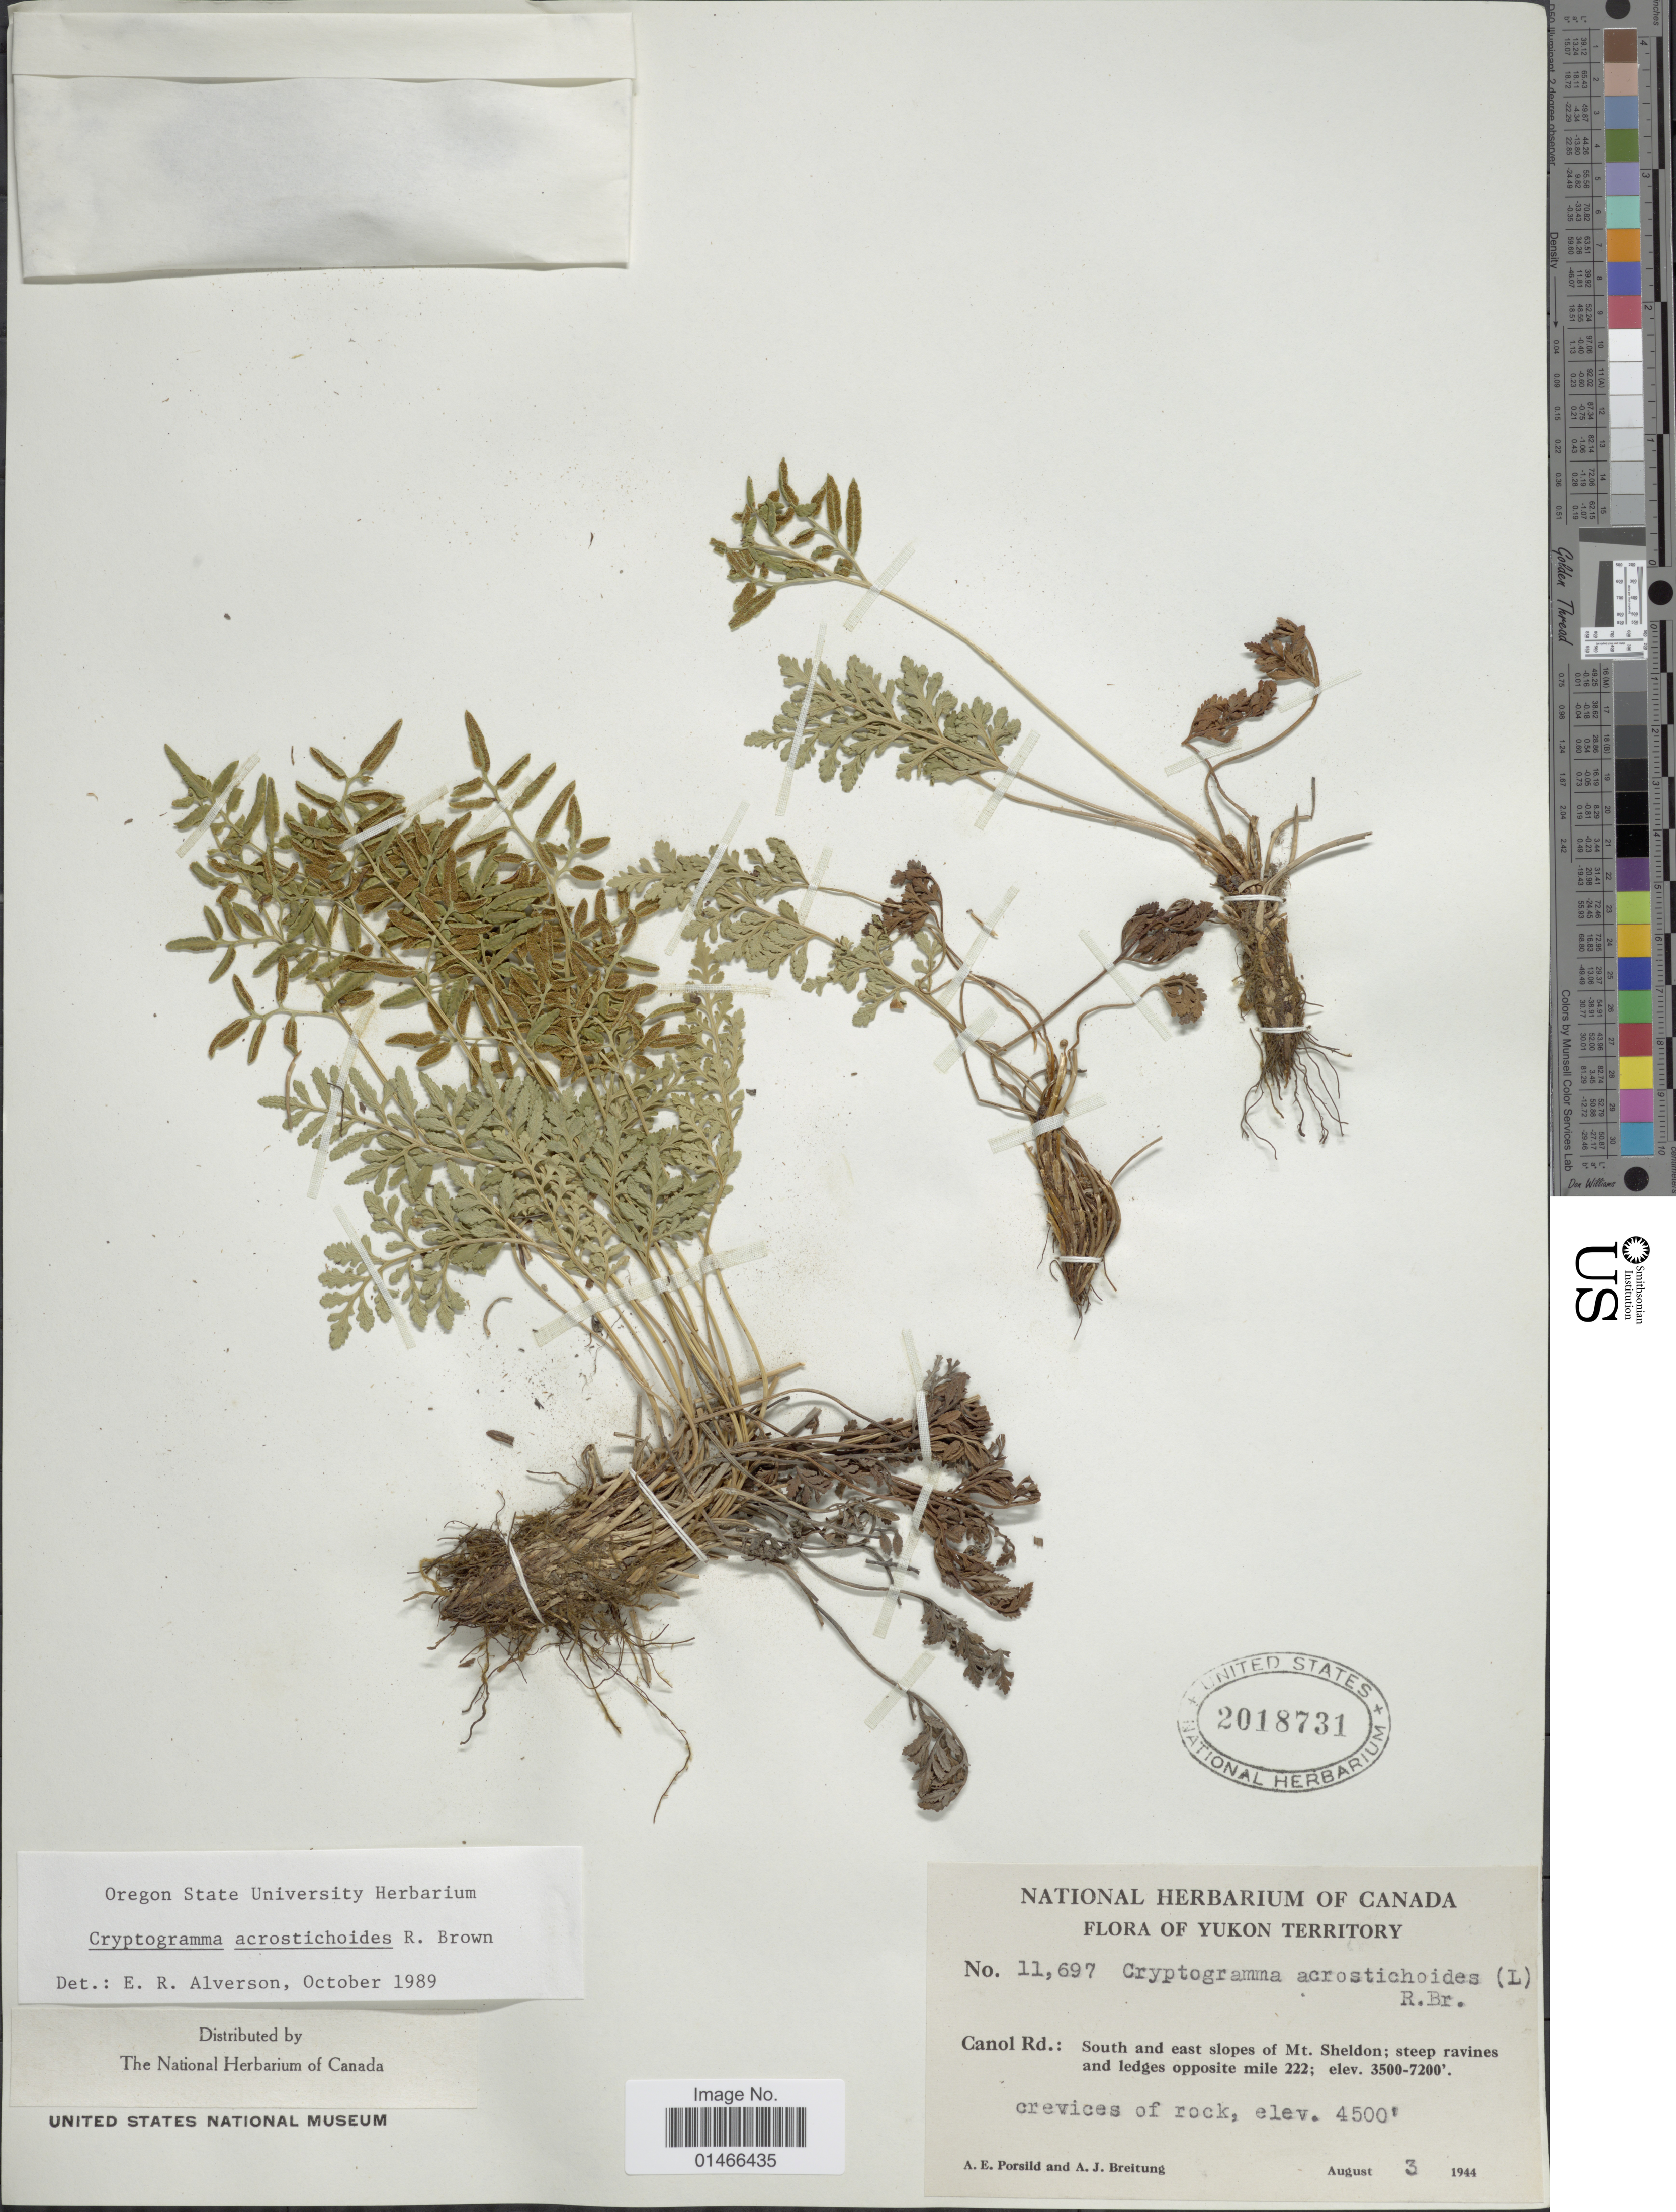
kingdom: Plantae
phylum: Tracheophyta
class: Polypodiopsida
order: Polypodiales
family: Pteridaceae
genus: Cryptogramma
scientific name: Cryptogramma acrostichoides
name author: R. Br.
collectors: A. E. Porsild & A. Breitung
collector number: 11697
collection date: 1944-08-03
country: Canada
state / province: Yukon Territory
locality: Canol Rd.: South and east slopes of Mt. Sheldon; steep ravines and ledges opposite mile 222.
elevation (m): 1372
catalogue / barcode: US 2018731